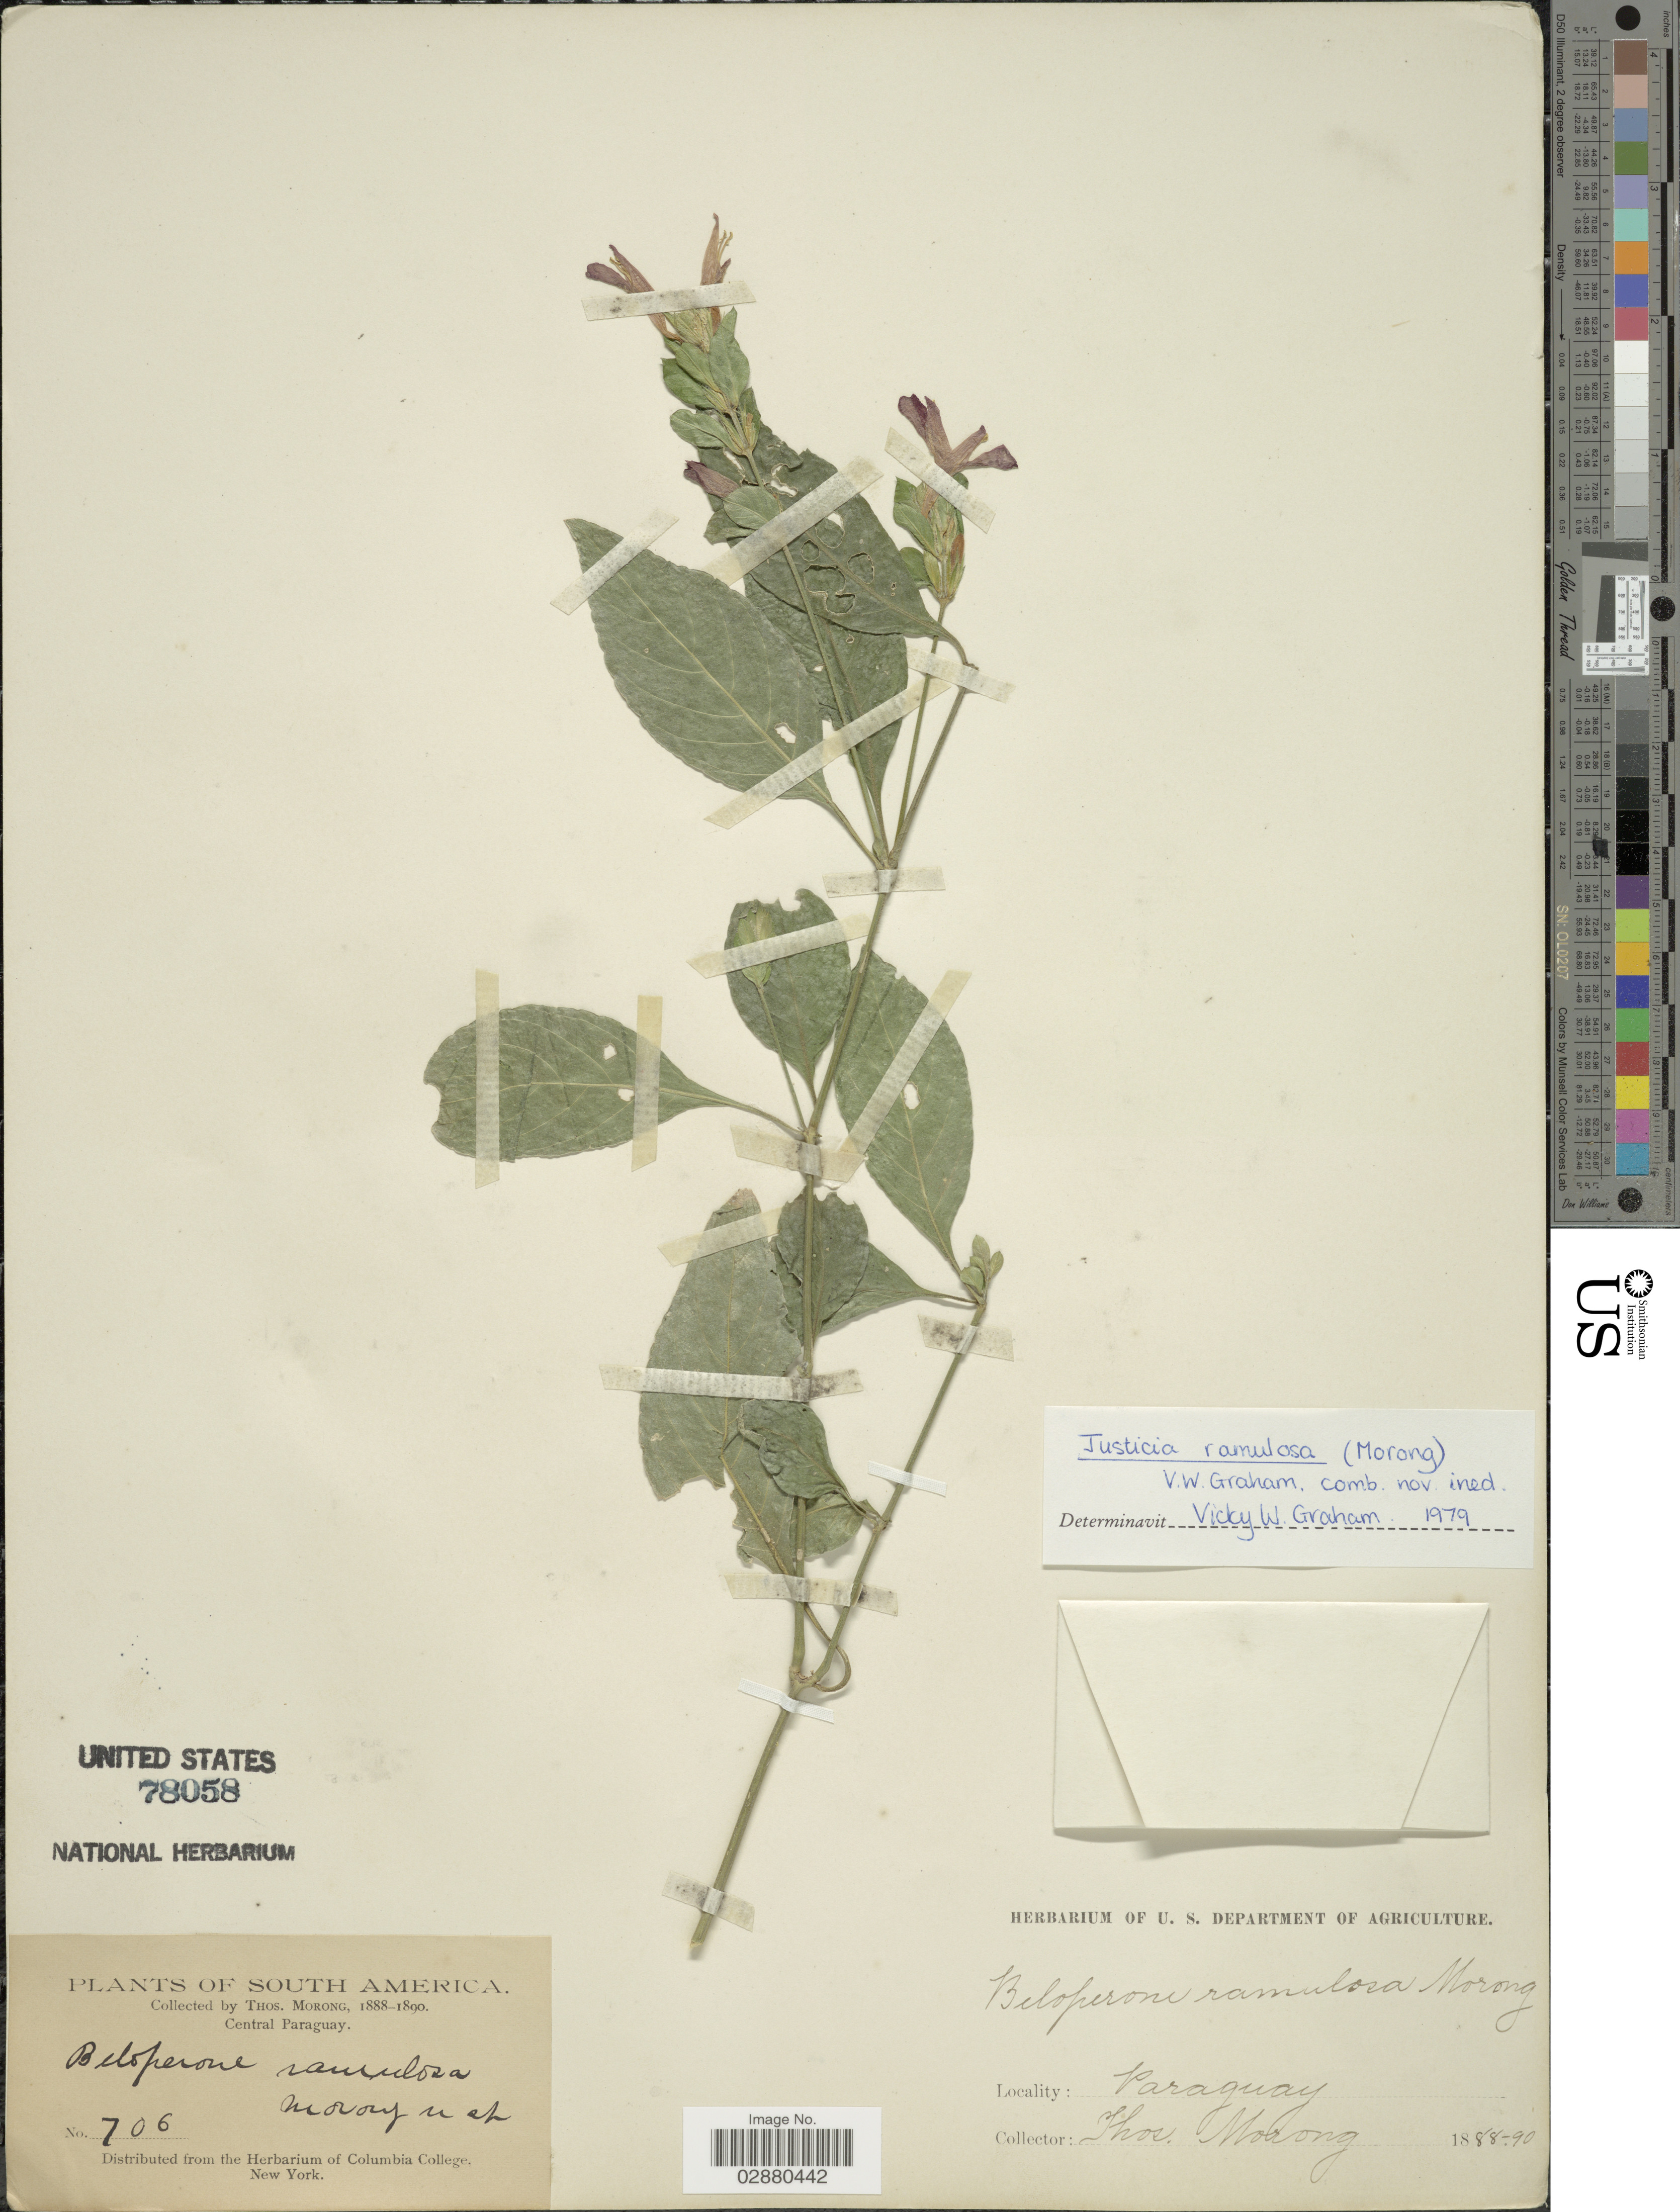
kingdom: Plantae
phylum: Tracheophyta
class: Magnoliopsida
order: Lamiales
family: Acanthaceae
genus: Justicia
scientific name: Justicia ramulosa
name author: (Morong) C. Ezcurra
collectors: ex herb. T. Morong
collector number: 706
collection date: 1888/1890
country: Paraguay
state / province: Central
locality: Central Paraguay.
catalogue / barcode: US 78058